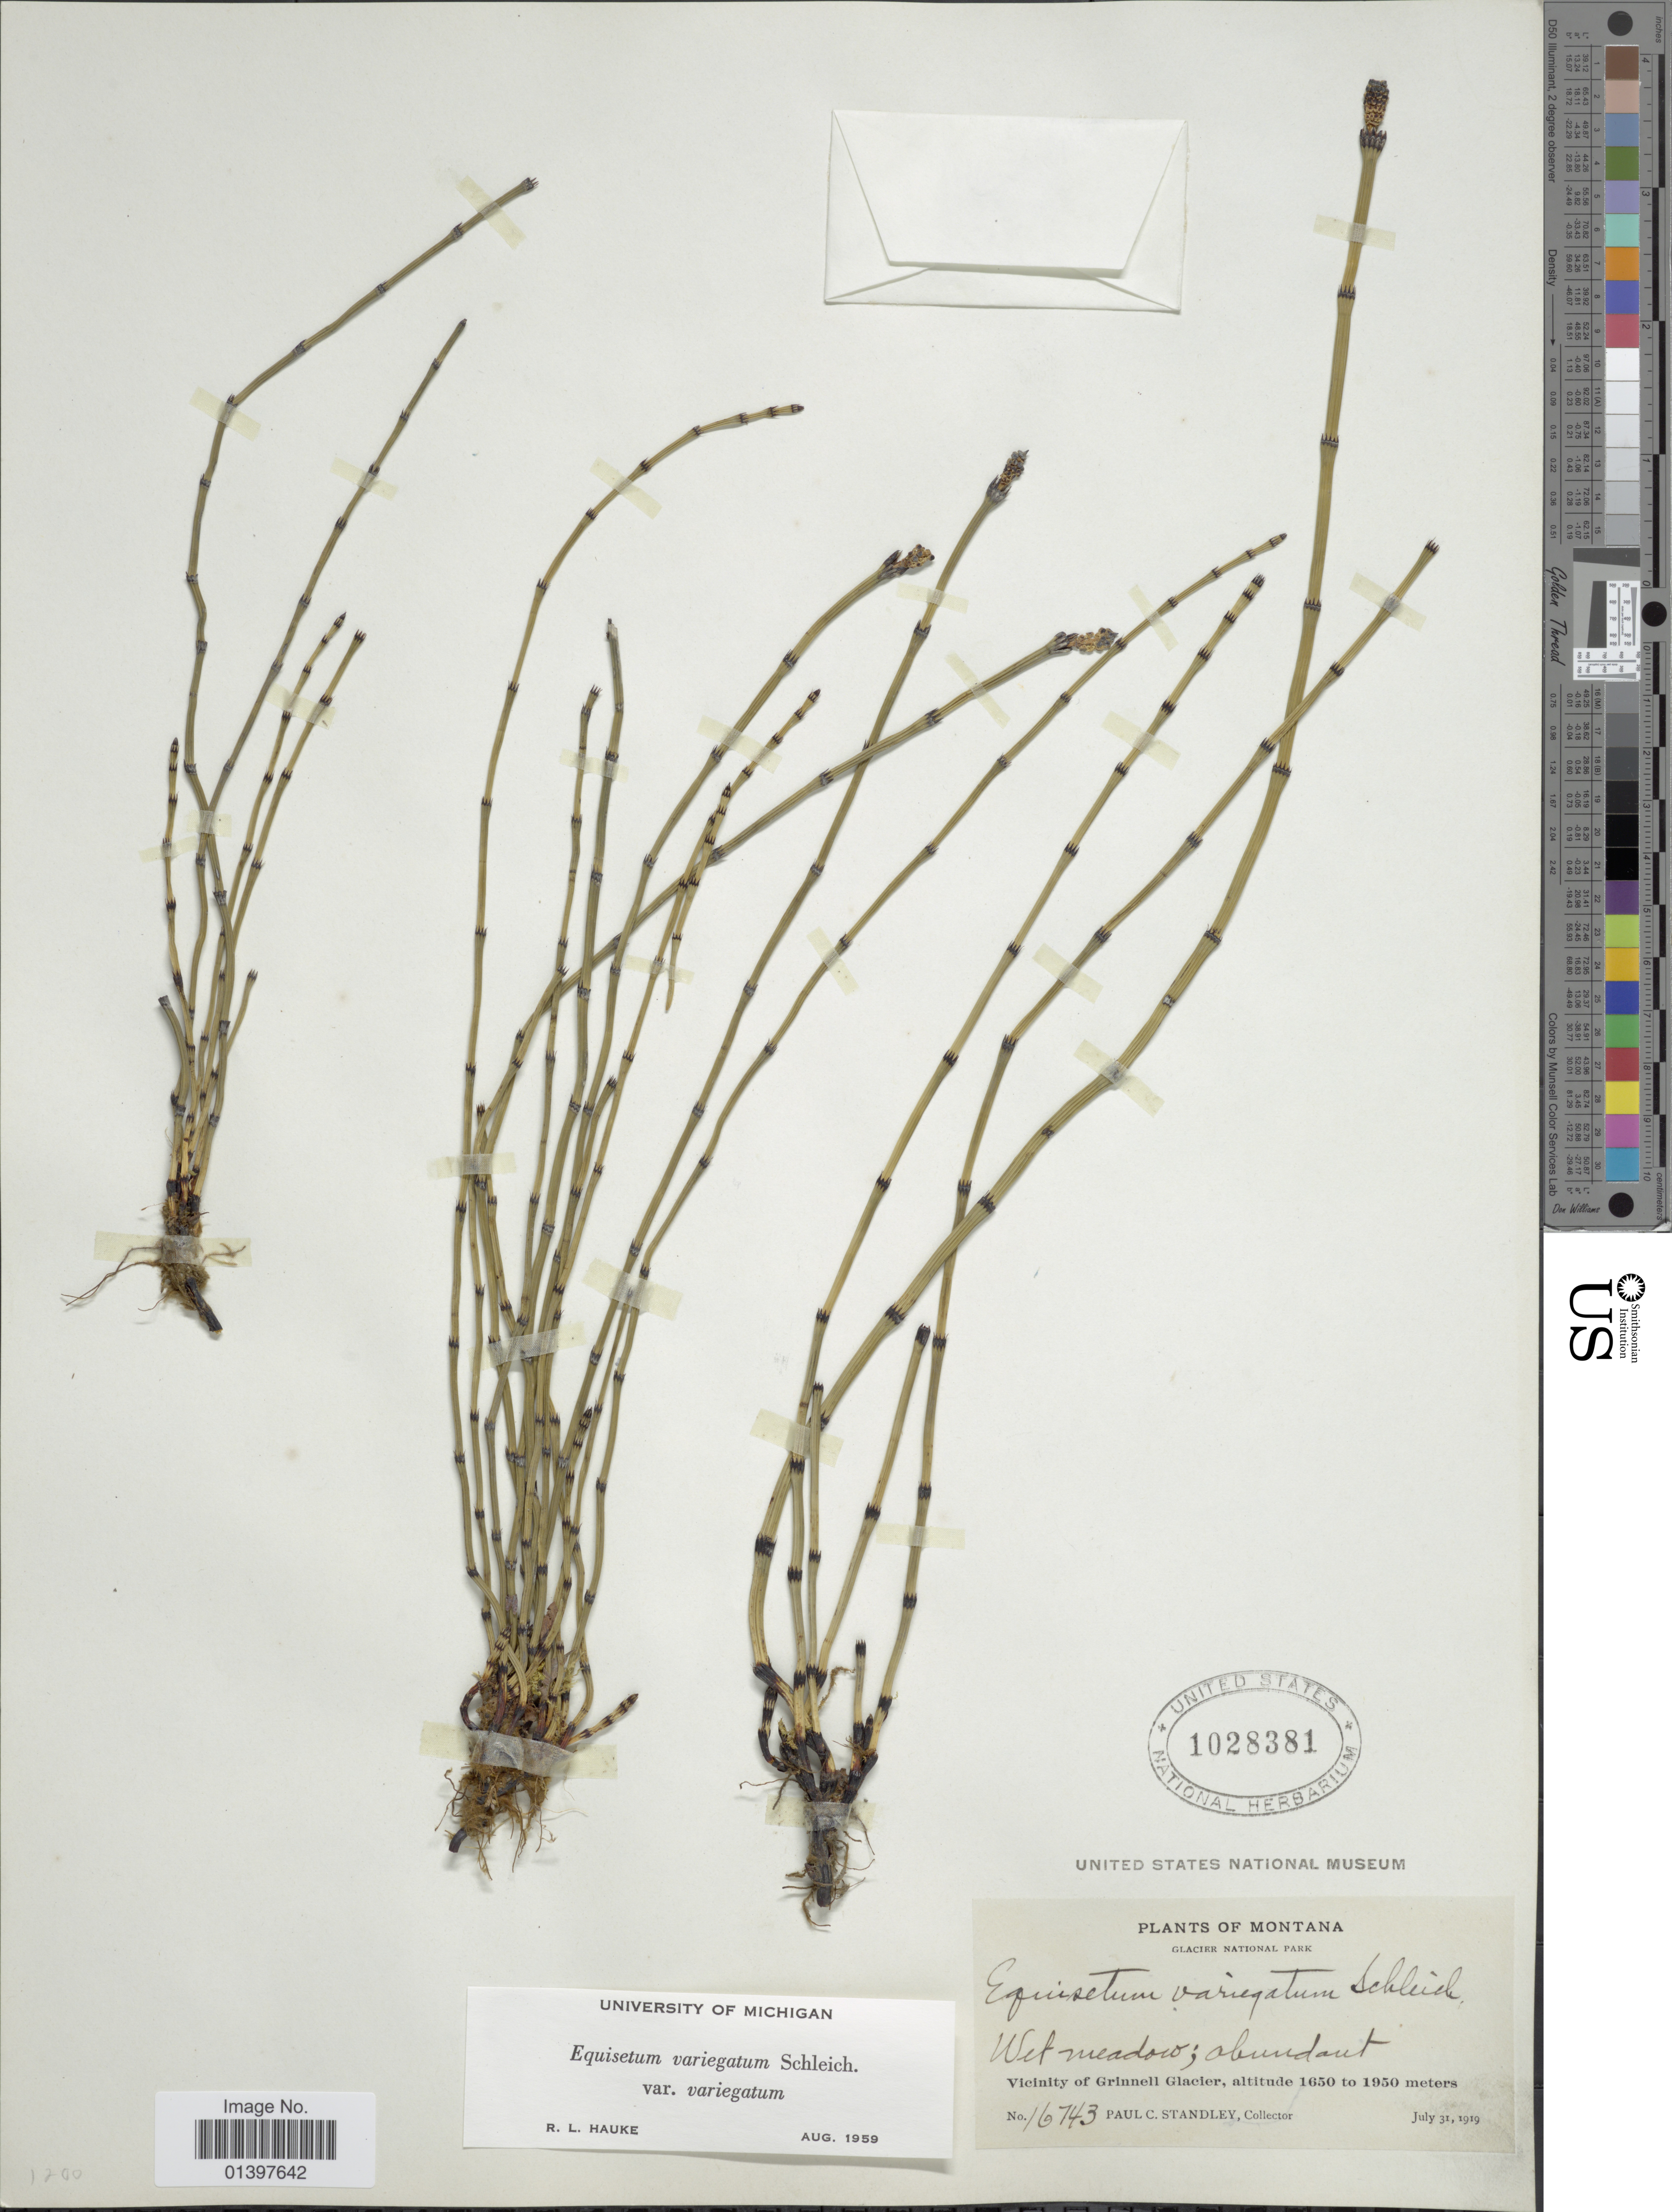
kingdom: Plantae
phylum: Tracheophyta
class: Polypodiopsida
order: Equisetales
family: Equisetaceae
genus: Equisetum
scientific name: Equisetum variegatum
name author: Schleich. ex F. Weber & D. Mohr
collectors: P. C. Standley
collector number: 16743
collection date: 1919-07-31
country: United States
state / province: Montana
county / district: Glacier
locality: Glacier National Park, Wet meadow, Vicinity of Grinnell Glacier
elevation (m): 1650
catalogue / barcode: US 1028381